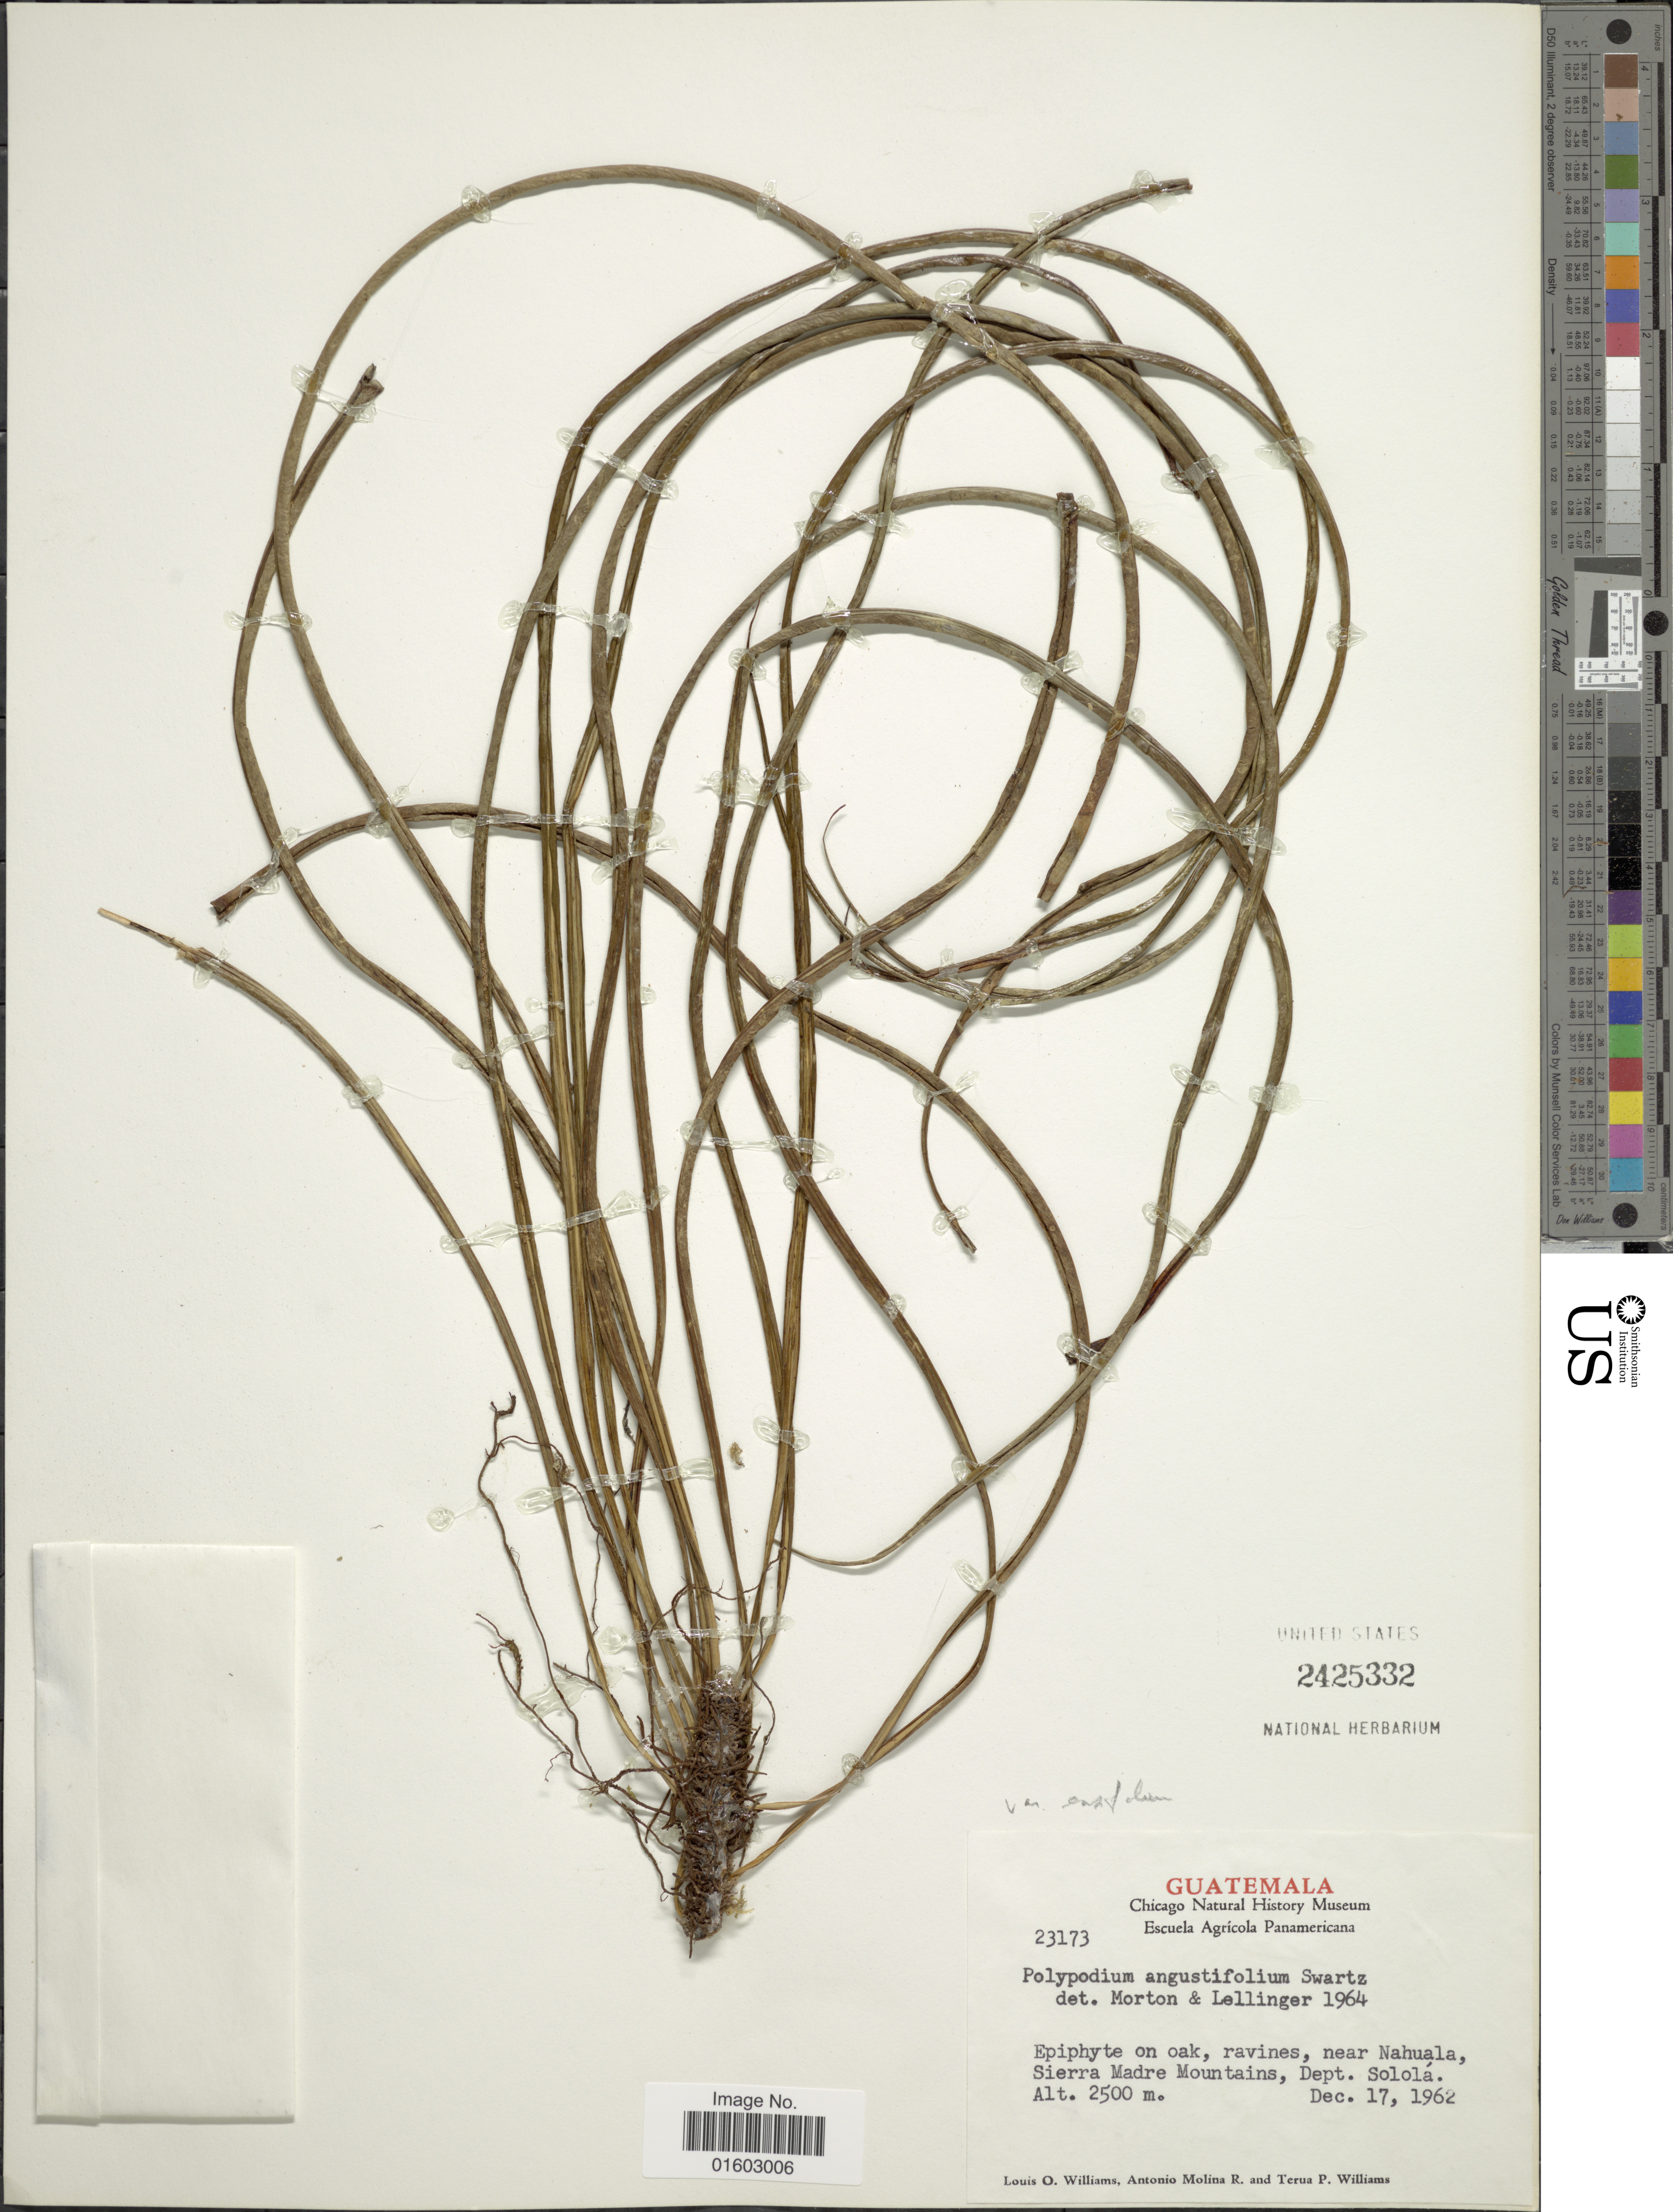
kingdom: Plantae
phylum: Tracheophyta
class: Polypodiopsida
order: Polypodiales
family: Polypodiaceae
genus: Campyloneurum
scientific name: Campyloneurum ensifolium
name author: (Willd.) J. Sm.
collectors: L. O. Williams, A. Molina R. & T. P. Williams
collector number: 23173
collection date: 1962-12-17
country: Guatemala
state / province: Sololá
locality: Epiphyte on oak, ravines, near Nahuala. Sierra Madre Mountains, Dept. Solola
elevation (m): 2500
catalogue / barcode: US 2425332